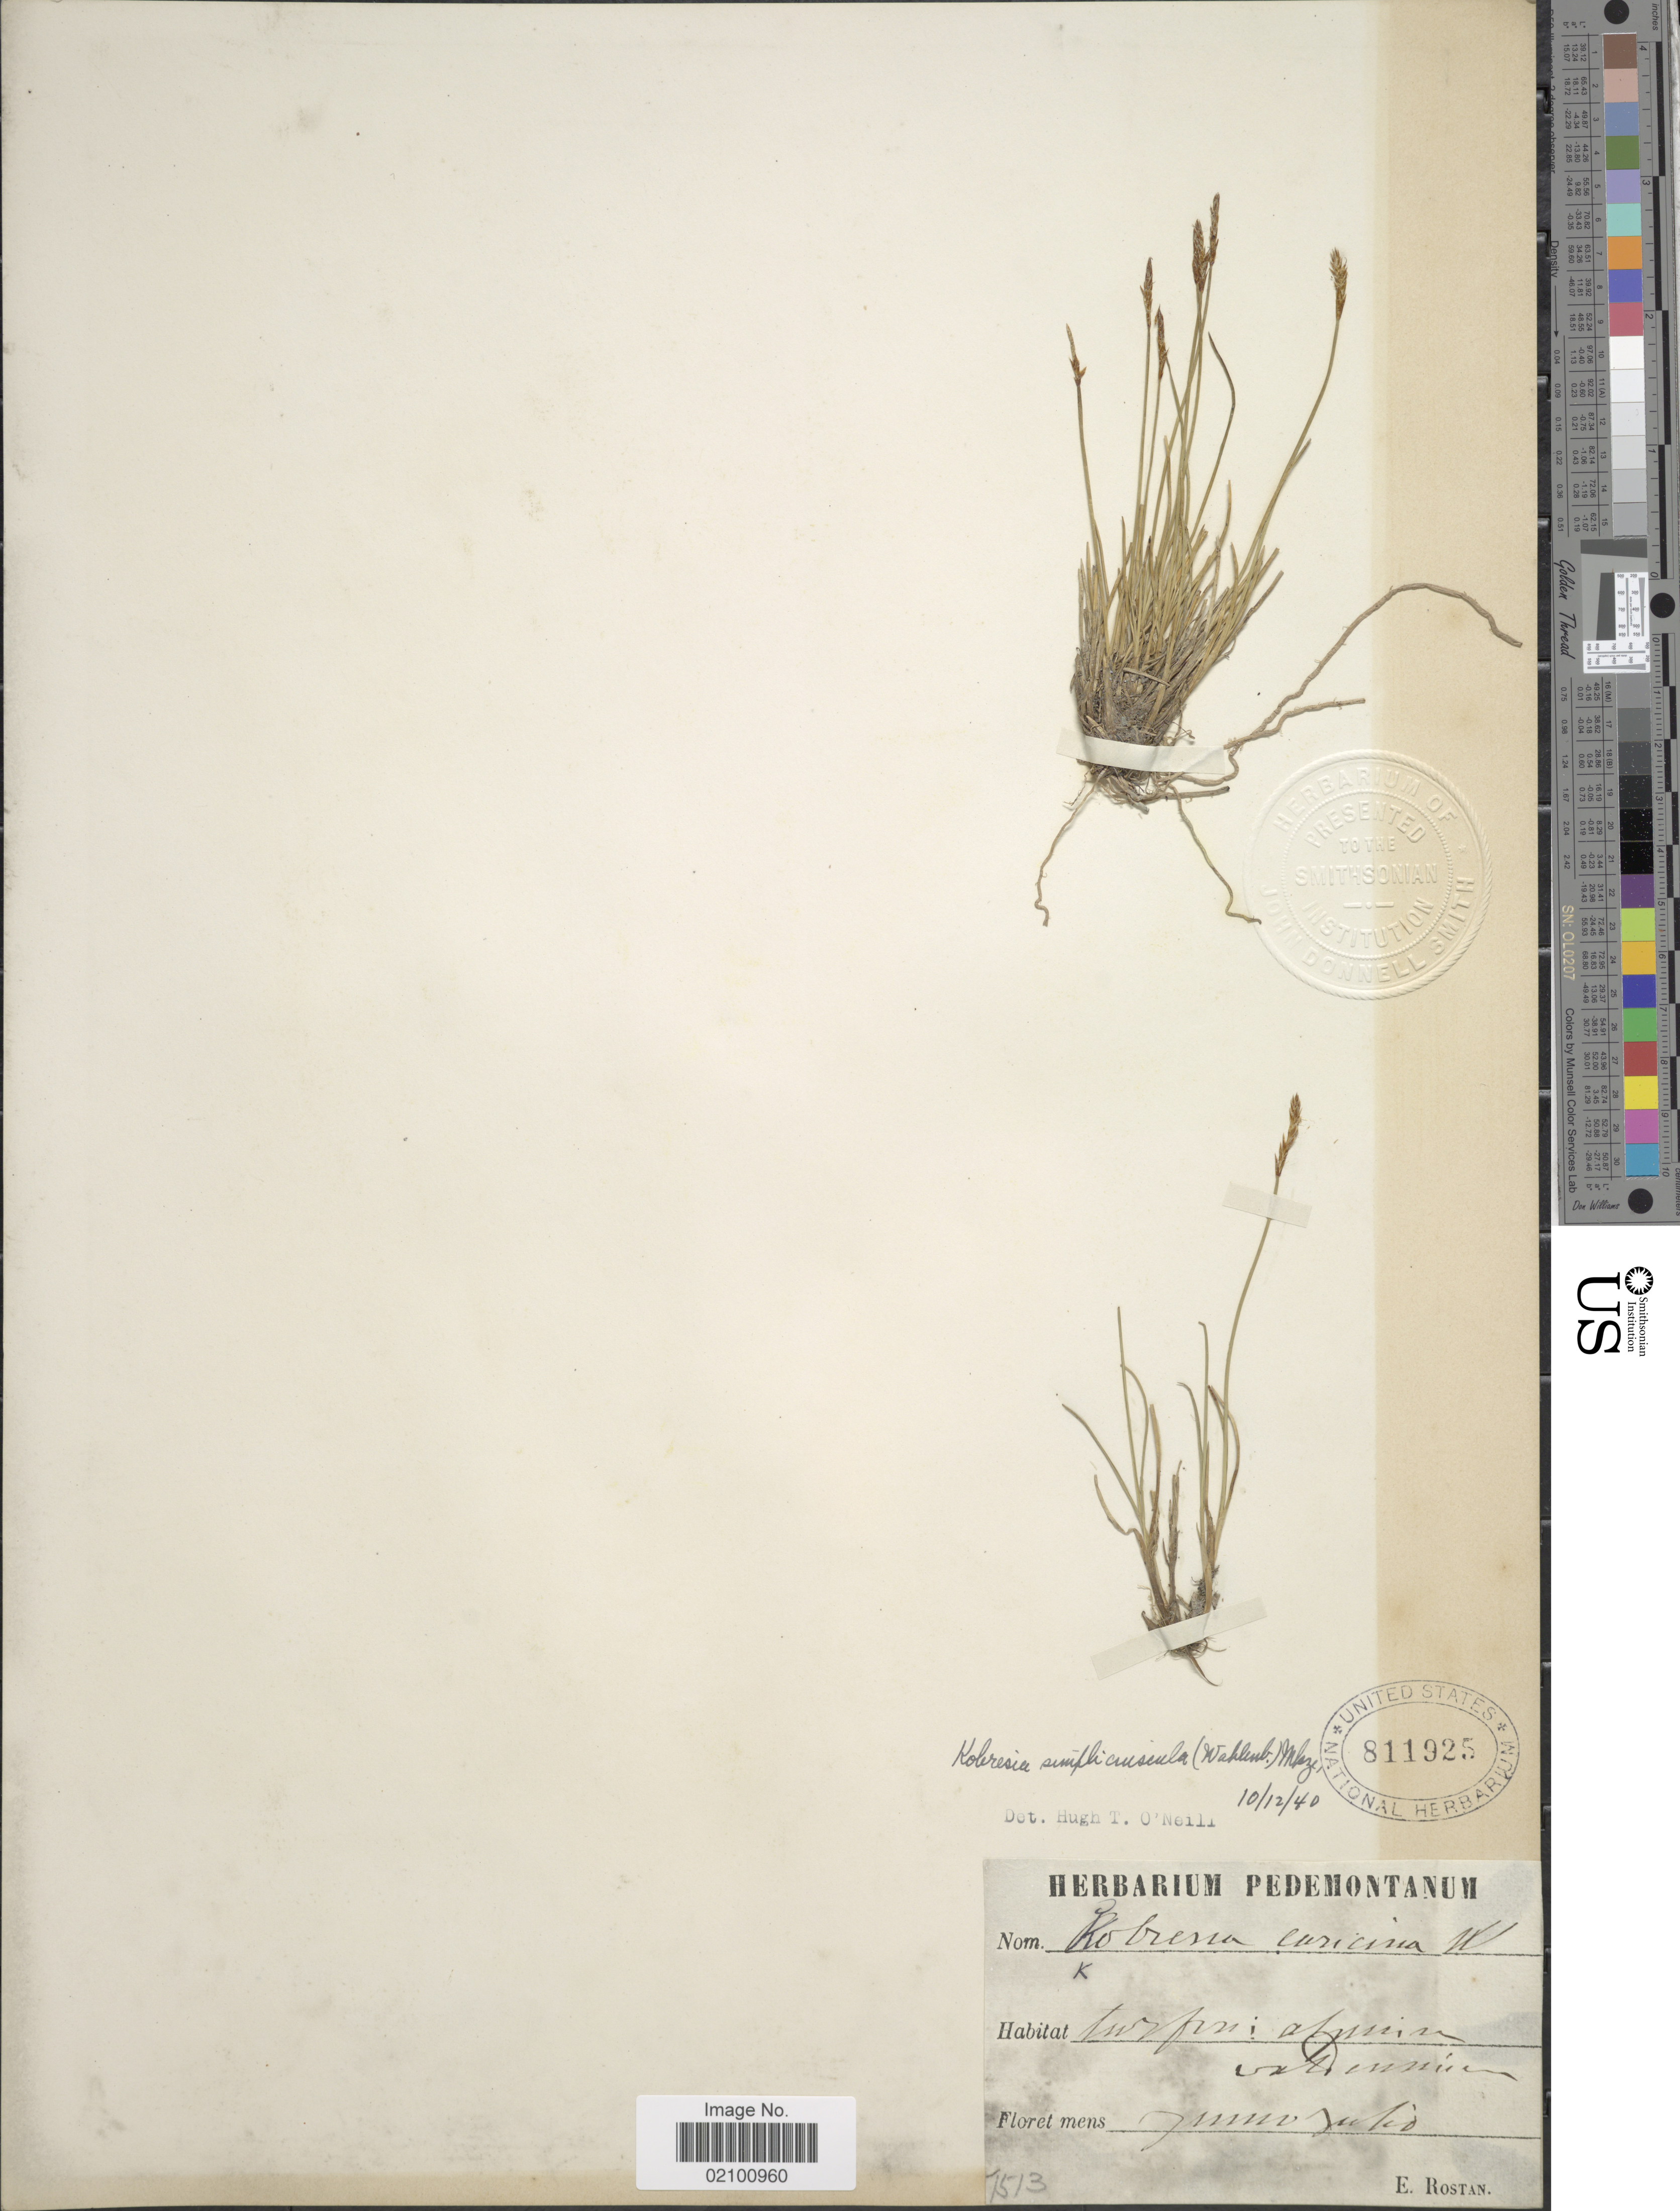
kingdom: Plantae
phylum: Tracheophyta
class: Liliopsida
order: Poales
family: Cyperaceae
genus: Carex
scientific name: Carex simpliciuscula subsp. simpliciuscula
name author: Wahlenb.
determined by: Strong, M. T., (US), Smithsonian Institution - National Museum of Natural History (UNITED STATES)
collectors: E. Rostan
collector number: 7513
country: Italy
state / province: Piedmont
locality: Turfori, alpina in ustumin [interpreted]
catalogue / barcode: US 811925